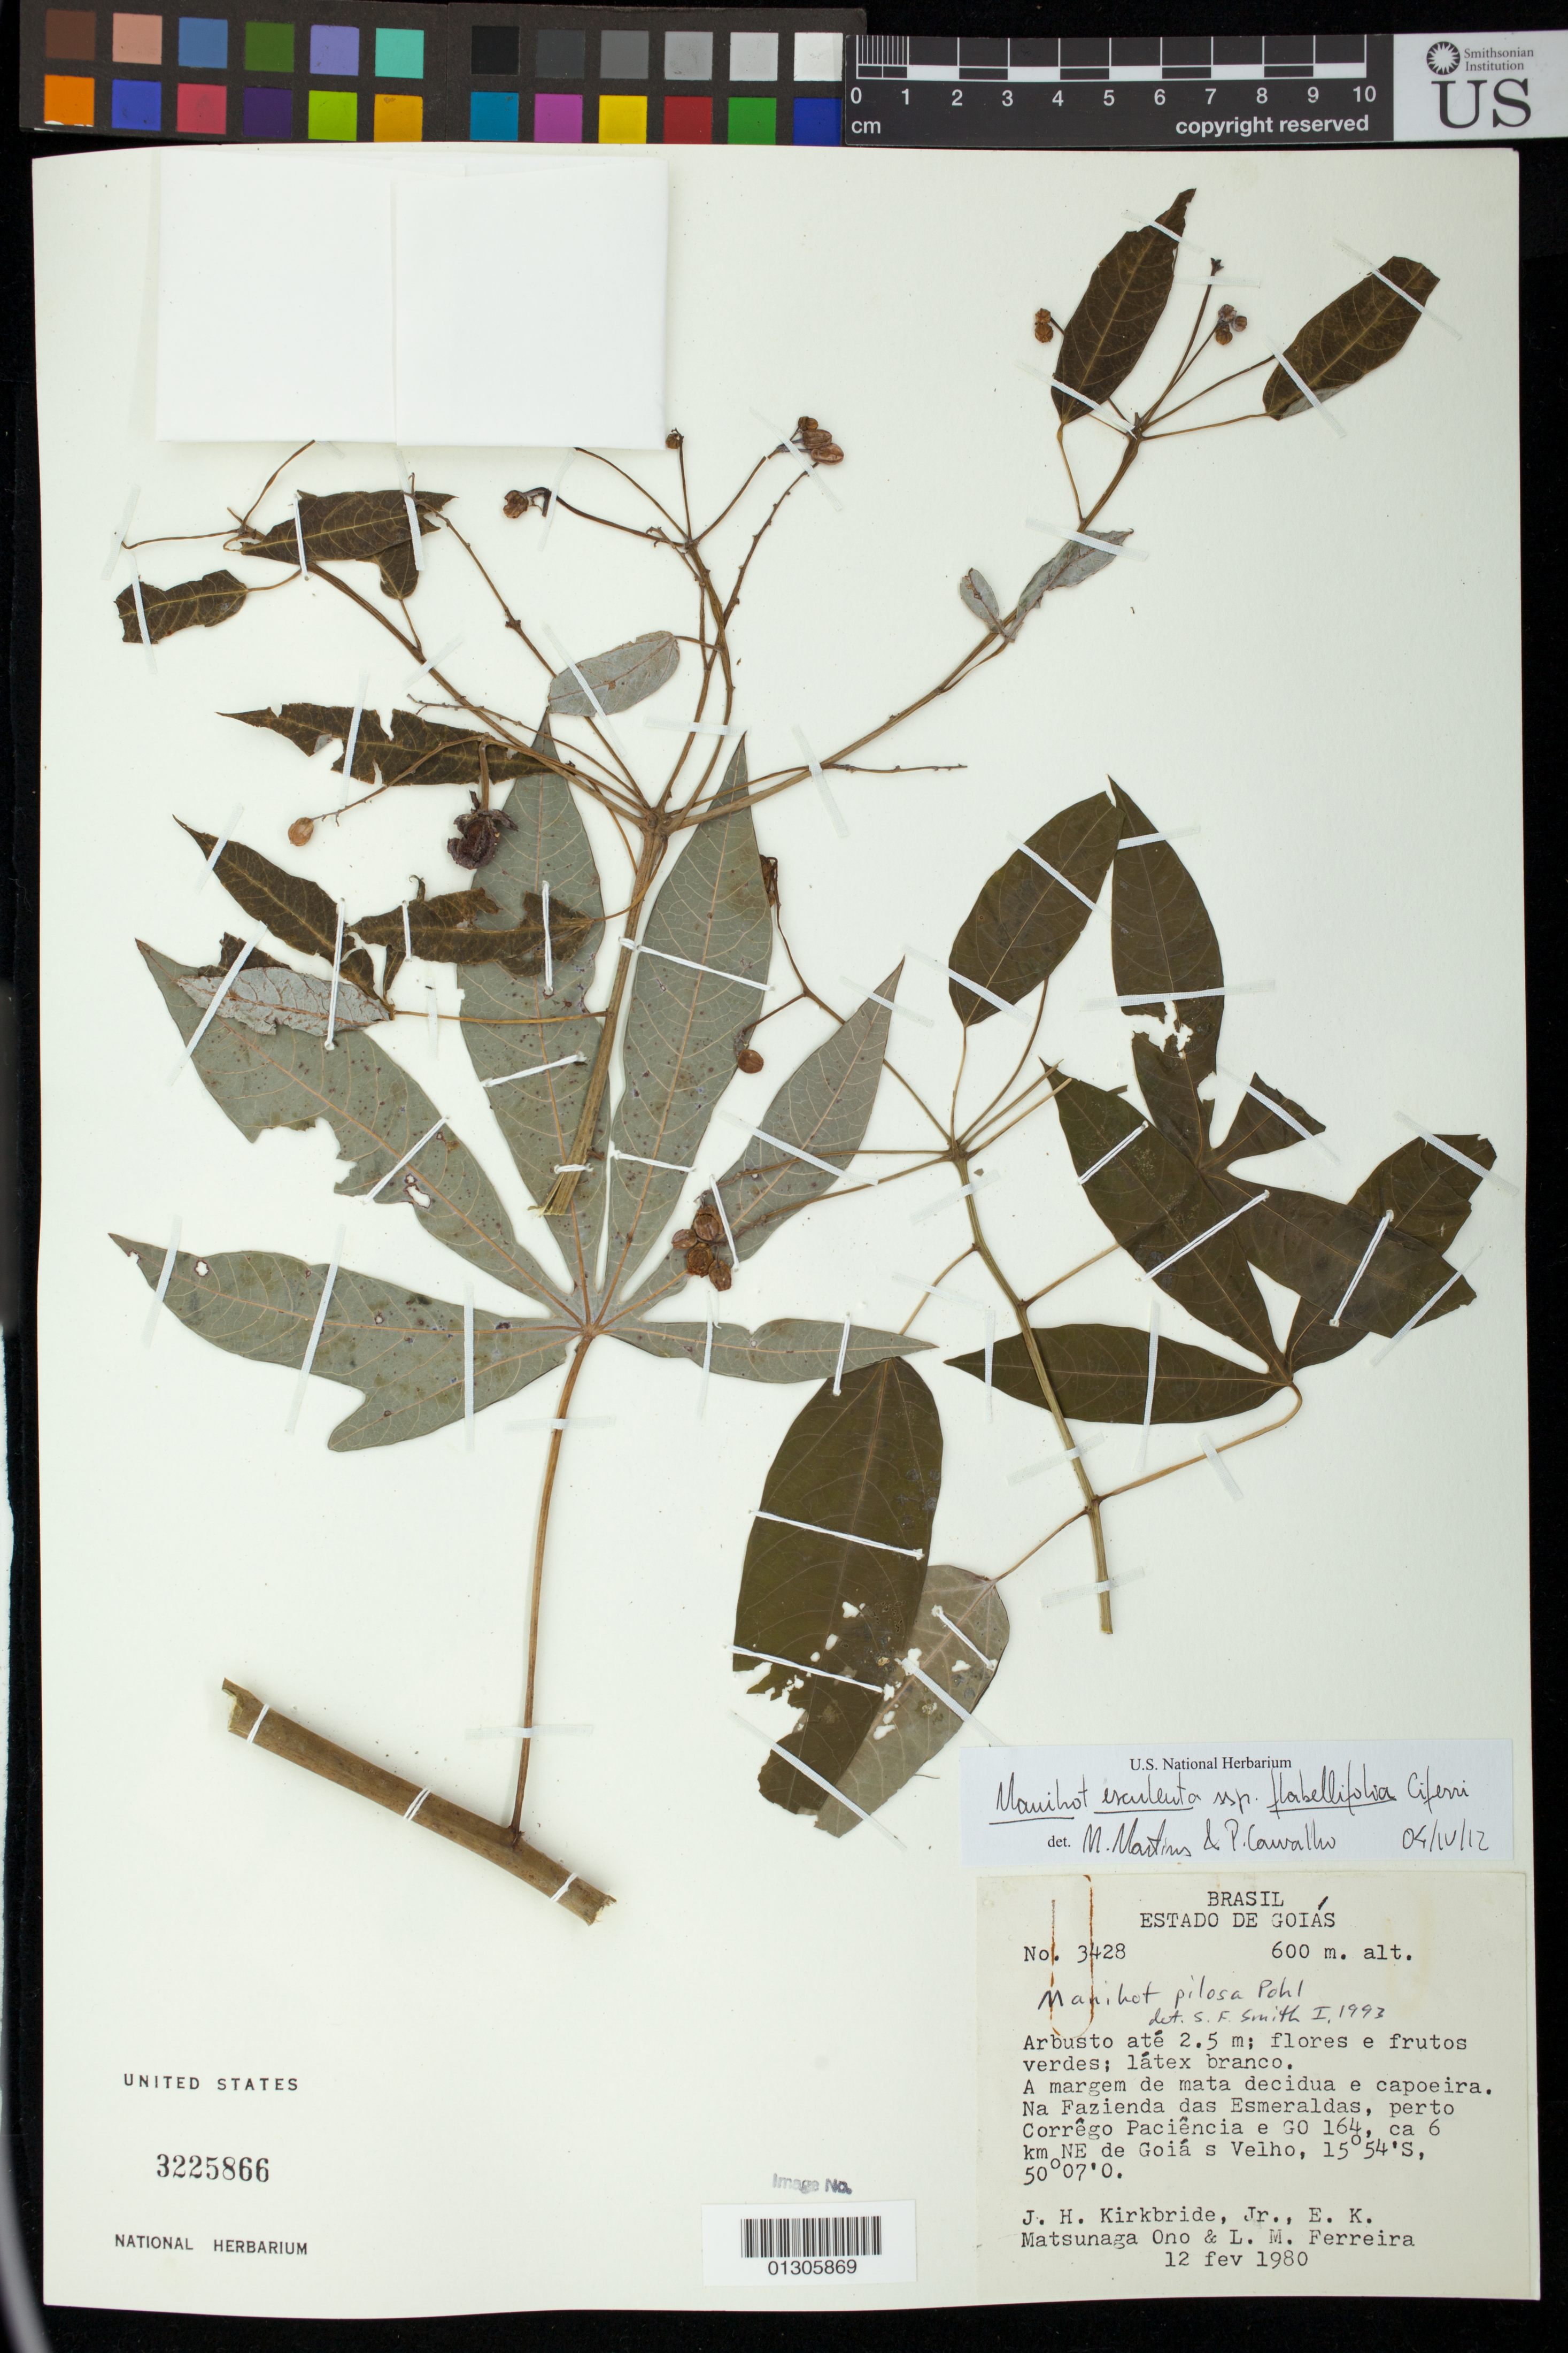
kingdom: Plantae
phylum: Tracheophyta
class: Magnoliopsida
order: Malpighiales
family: Euphorbiaceae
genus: Manihot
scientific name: Manihot esculenta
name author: Crantz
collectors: J. H. Kirkbride, E. K. Ono & L. M. Ferreira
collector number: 3428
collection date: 1980-12-02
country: Brazil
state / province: Goiás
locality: Na Fazienda das Esmeraldas, perto Corrego Paciencia e GO 164, ca 6 km NE de Goia s Velho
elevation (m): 600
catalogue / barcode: US 3225866